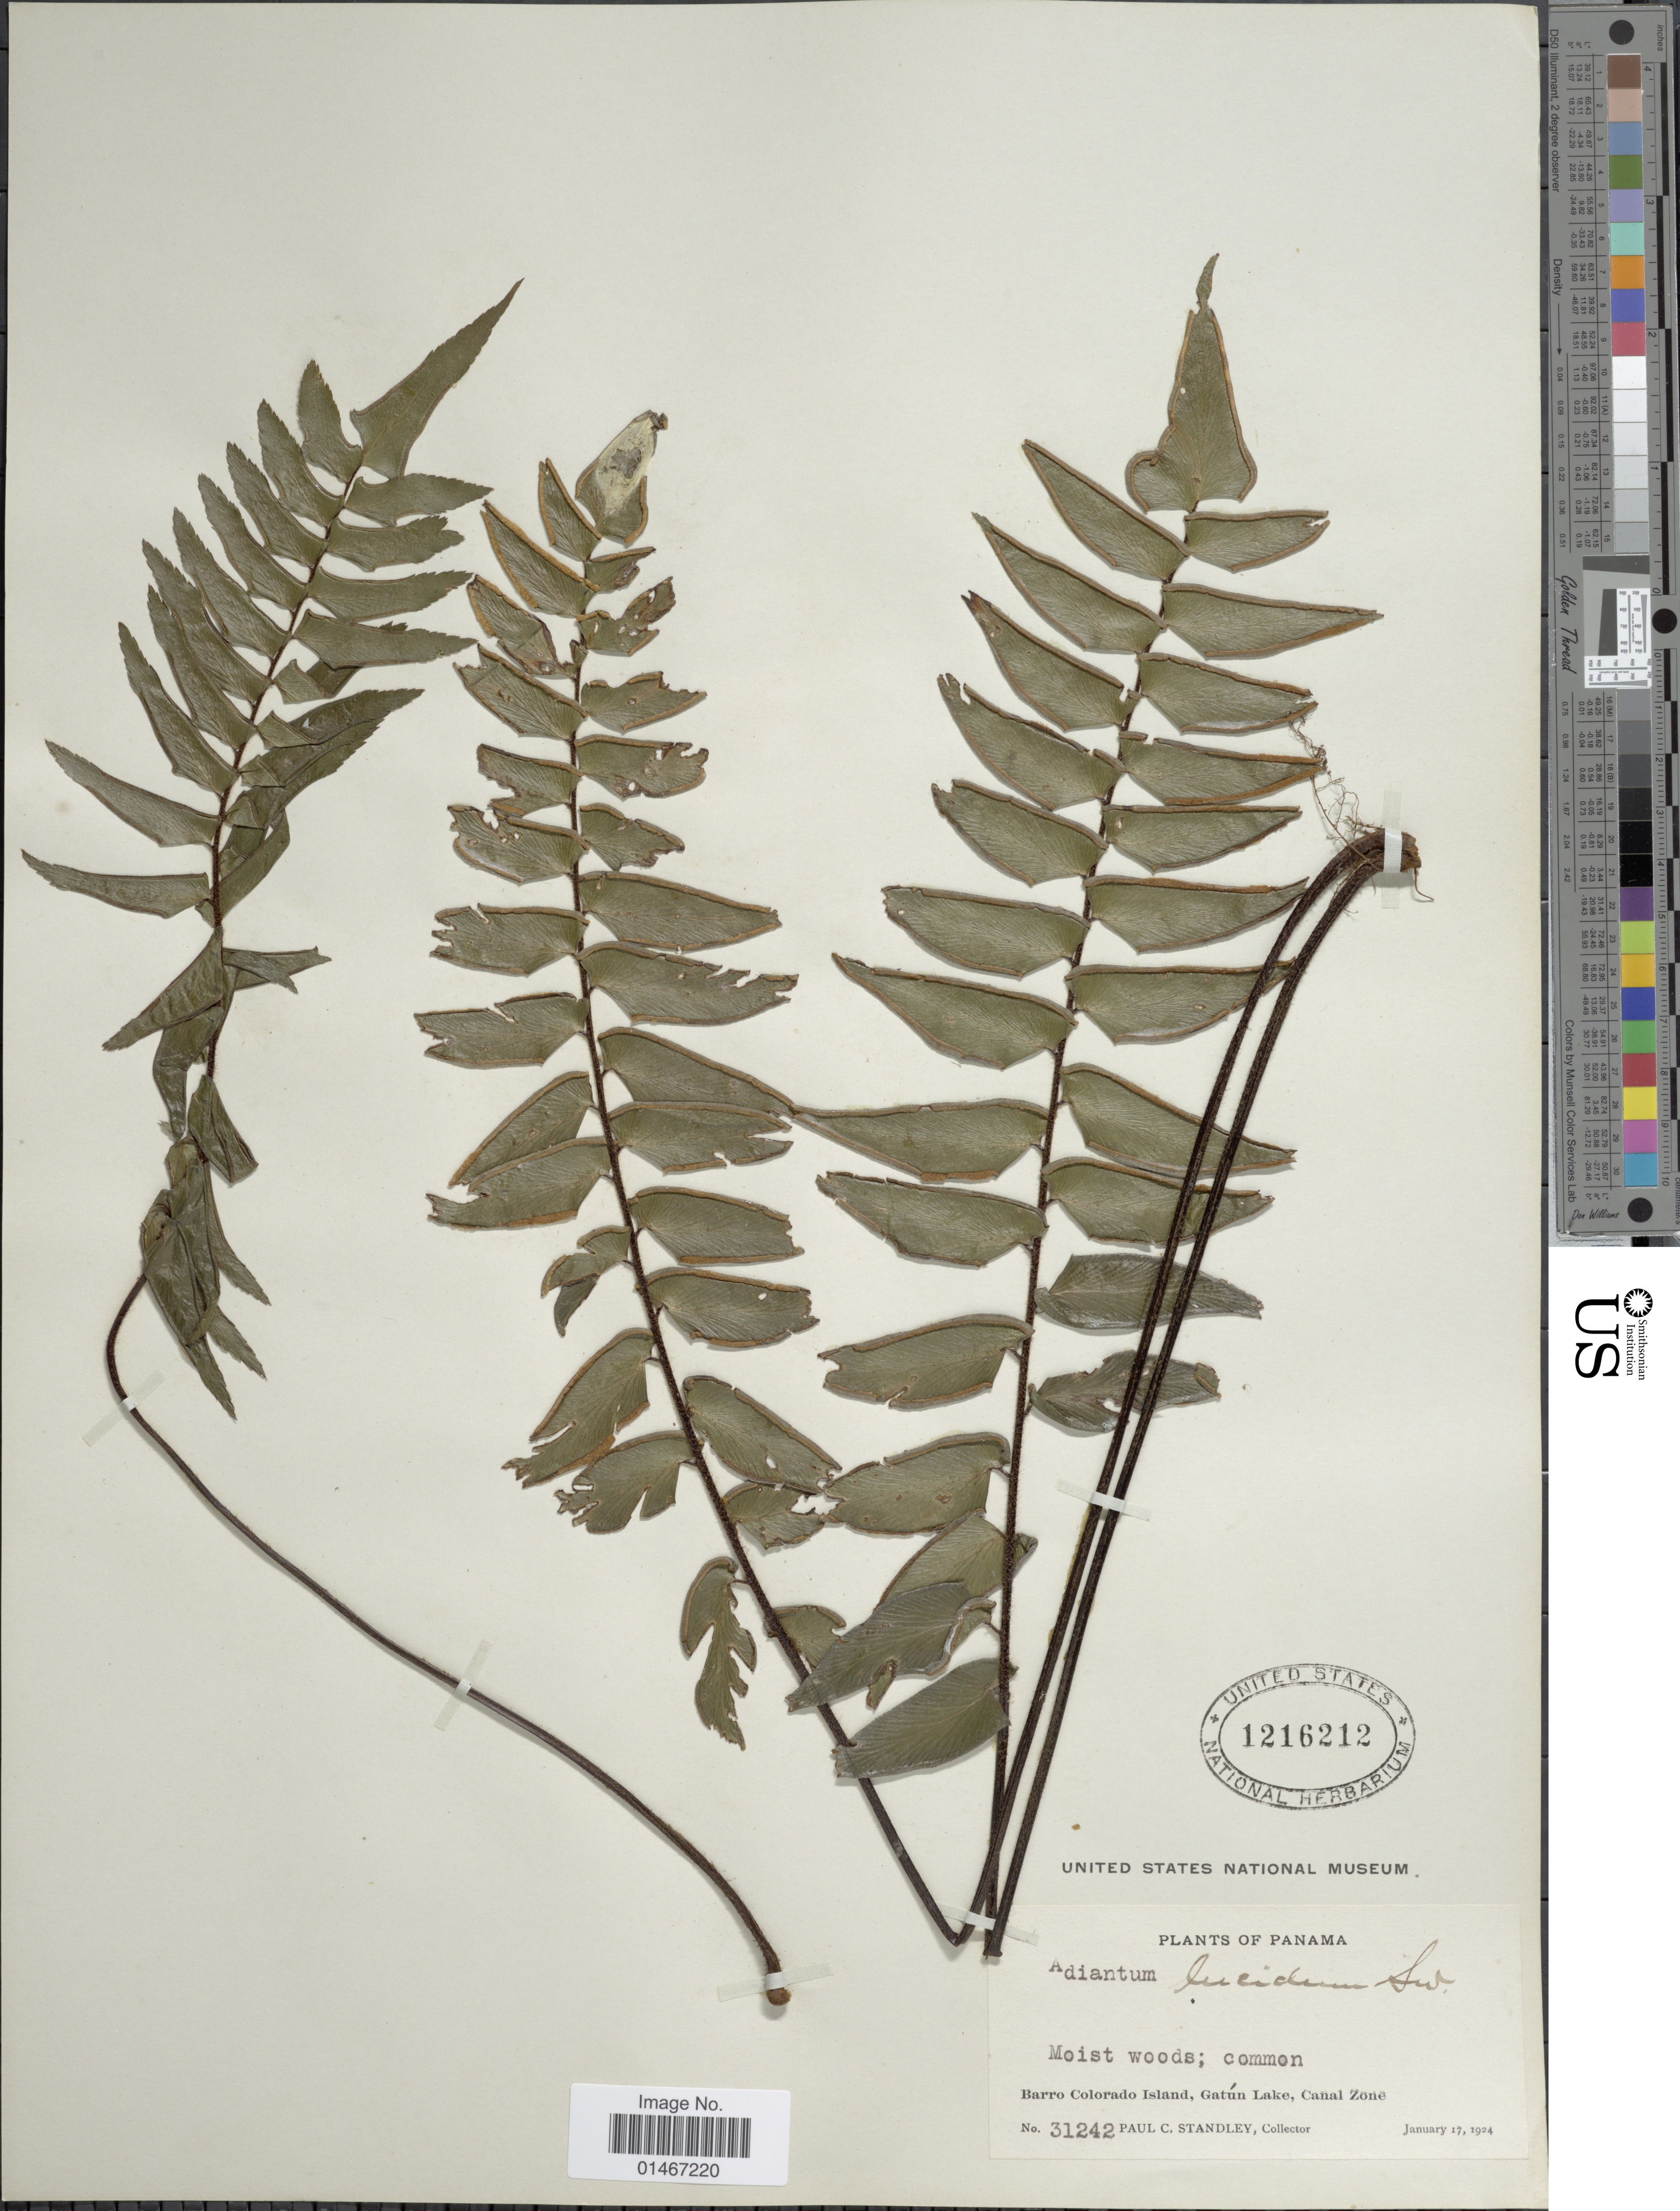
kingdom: Plantae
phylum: Tracheophyta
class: Polypodiopsida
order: Polypodiales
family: Pteridaceae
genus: Adiantum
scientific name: Adiantum lucidum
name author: (Cav.) Sw.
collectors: P. C. Standley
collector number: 31242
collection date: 1924-01-17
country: Panama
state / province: Panamá Oeste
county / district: Canal Zone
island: Barro Colorado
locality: Barro Colorado Island, Gatun Lake, Canal Zone.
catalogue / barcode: US 1216212